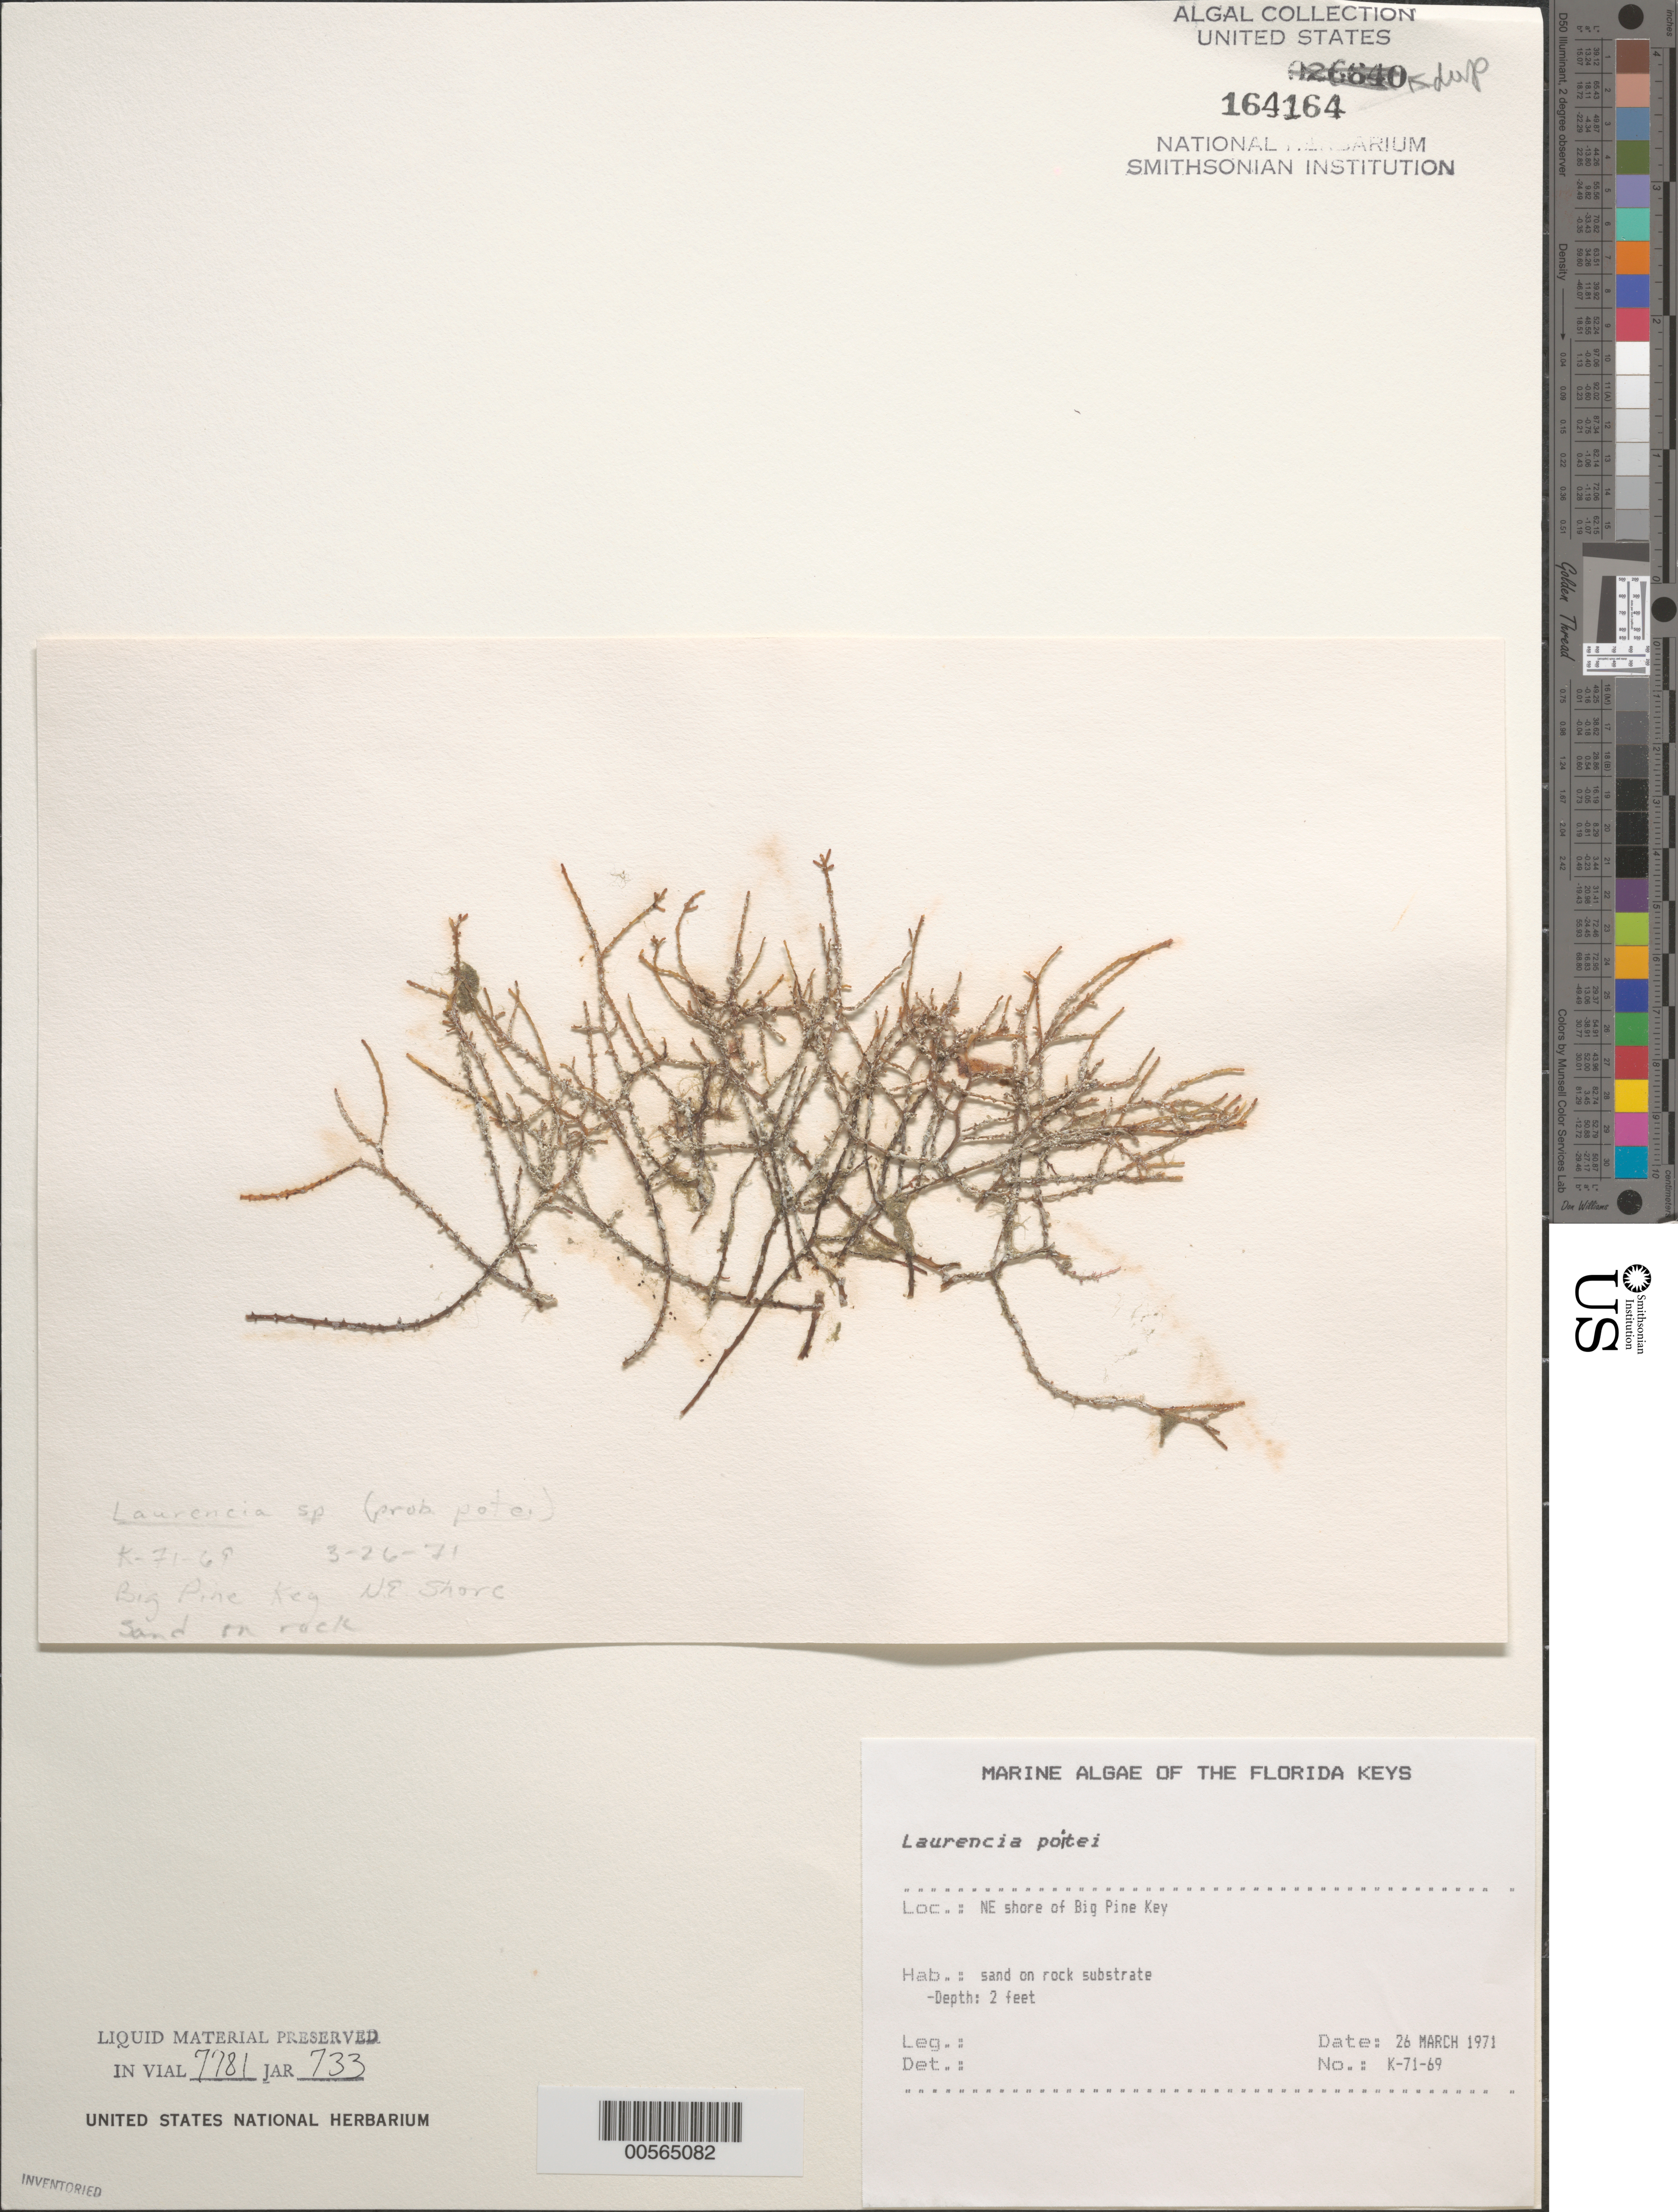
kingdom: Plantae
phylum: Rhodophyta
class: Florideophyceae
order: Ceramiales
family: Rhodomelaceae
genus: Yuzurua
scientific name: Yuzurua poiteaui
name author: (J.V.Lamouroux) Martin-Lescanne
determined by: Brooks, B. L., (BOT), Smithsonian Institution - National Museum of Natural History (UNITED STATES)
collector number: B-71-69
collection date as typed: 26 Mar 1971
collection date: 1971-03-26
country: United States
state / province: Florida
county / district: Monroe County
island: Big Pine Key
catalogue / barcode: US 164164